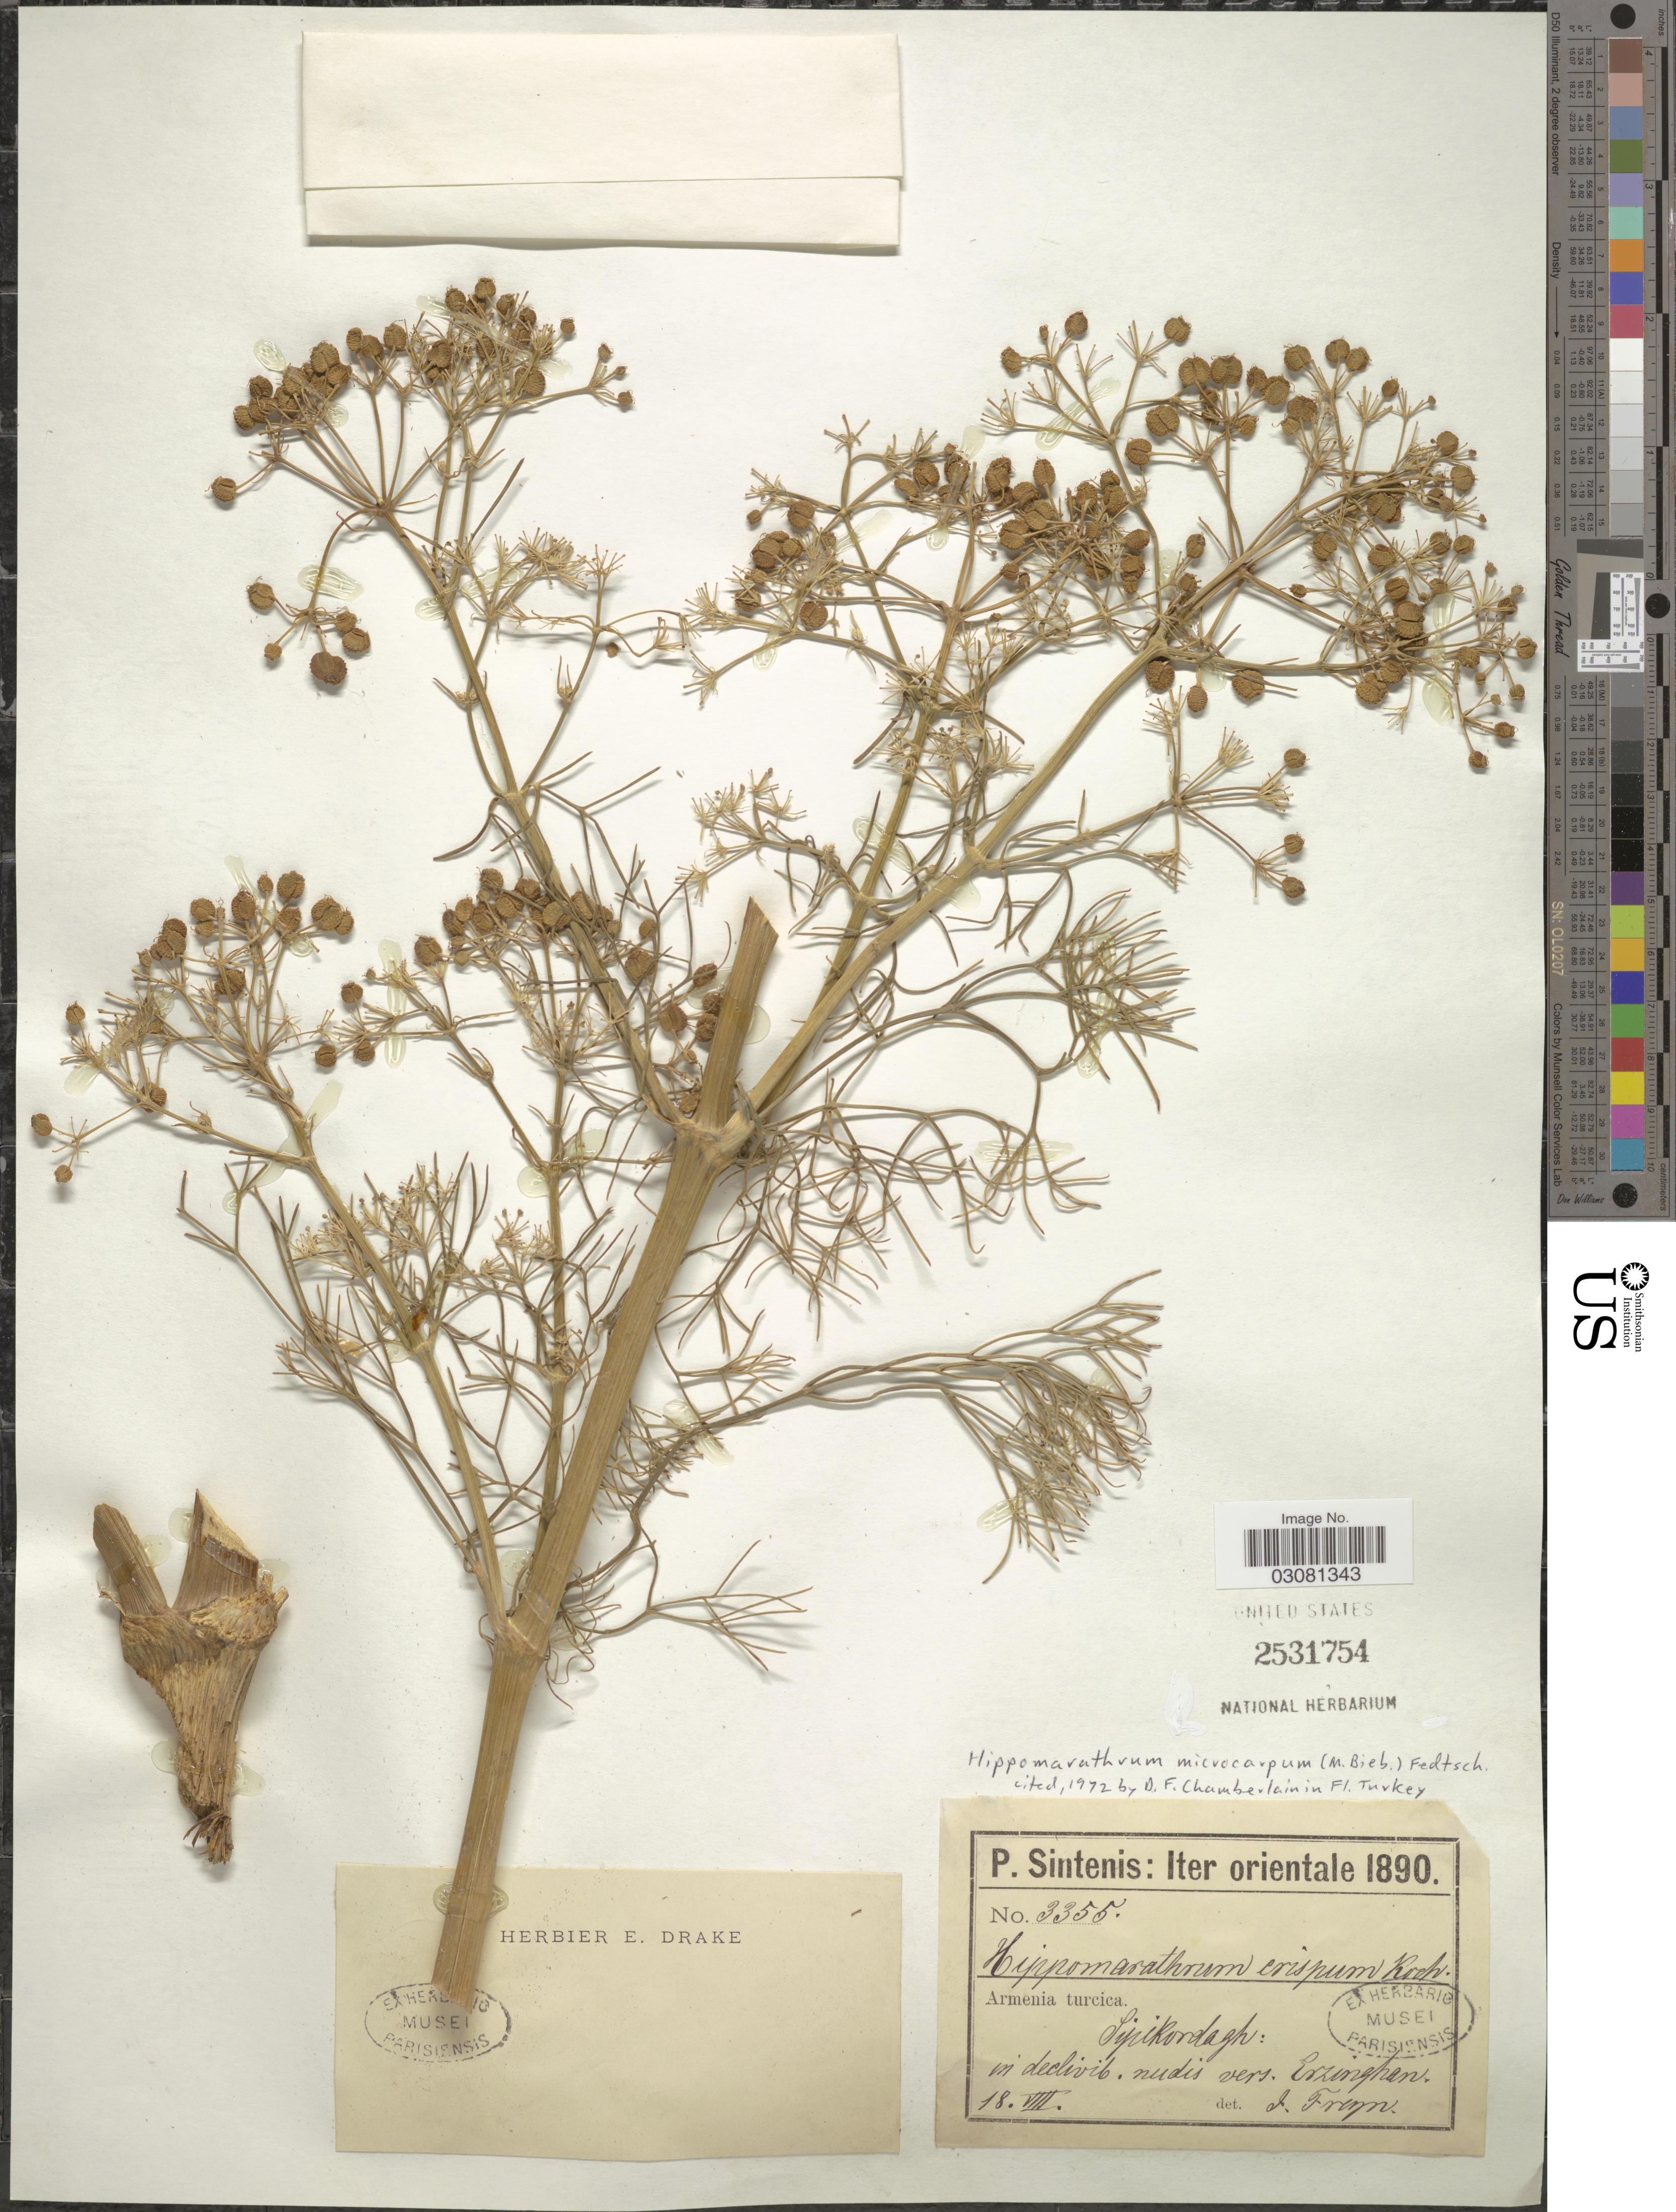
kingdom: Plantae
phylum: Tracheophyta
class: Magnoliopsida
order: Apiales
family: Apiaceae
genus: Hippomarathrum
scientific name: Hippomarathrum microcarpum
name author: Petrov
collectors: P. Sintenis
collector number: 3355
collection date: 1890-08-18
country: Armenia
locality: Orientale. Armenia turcica. Suikordagh: in declivib. nudis vers. Erzinghan.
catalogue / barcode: US 2531754